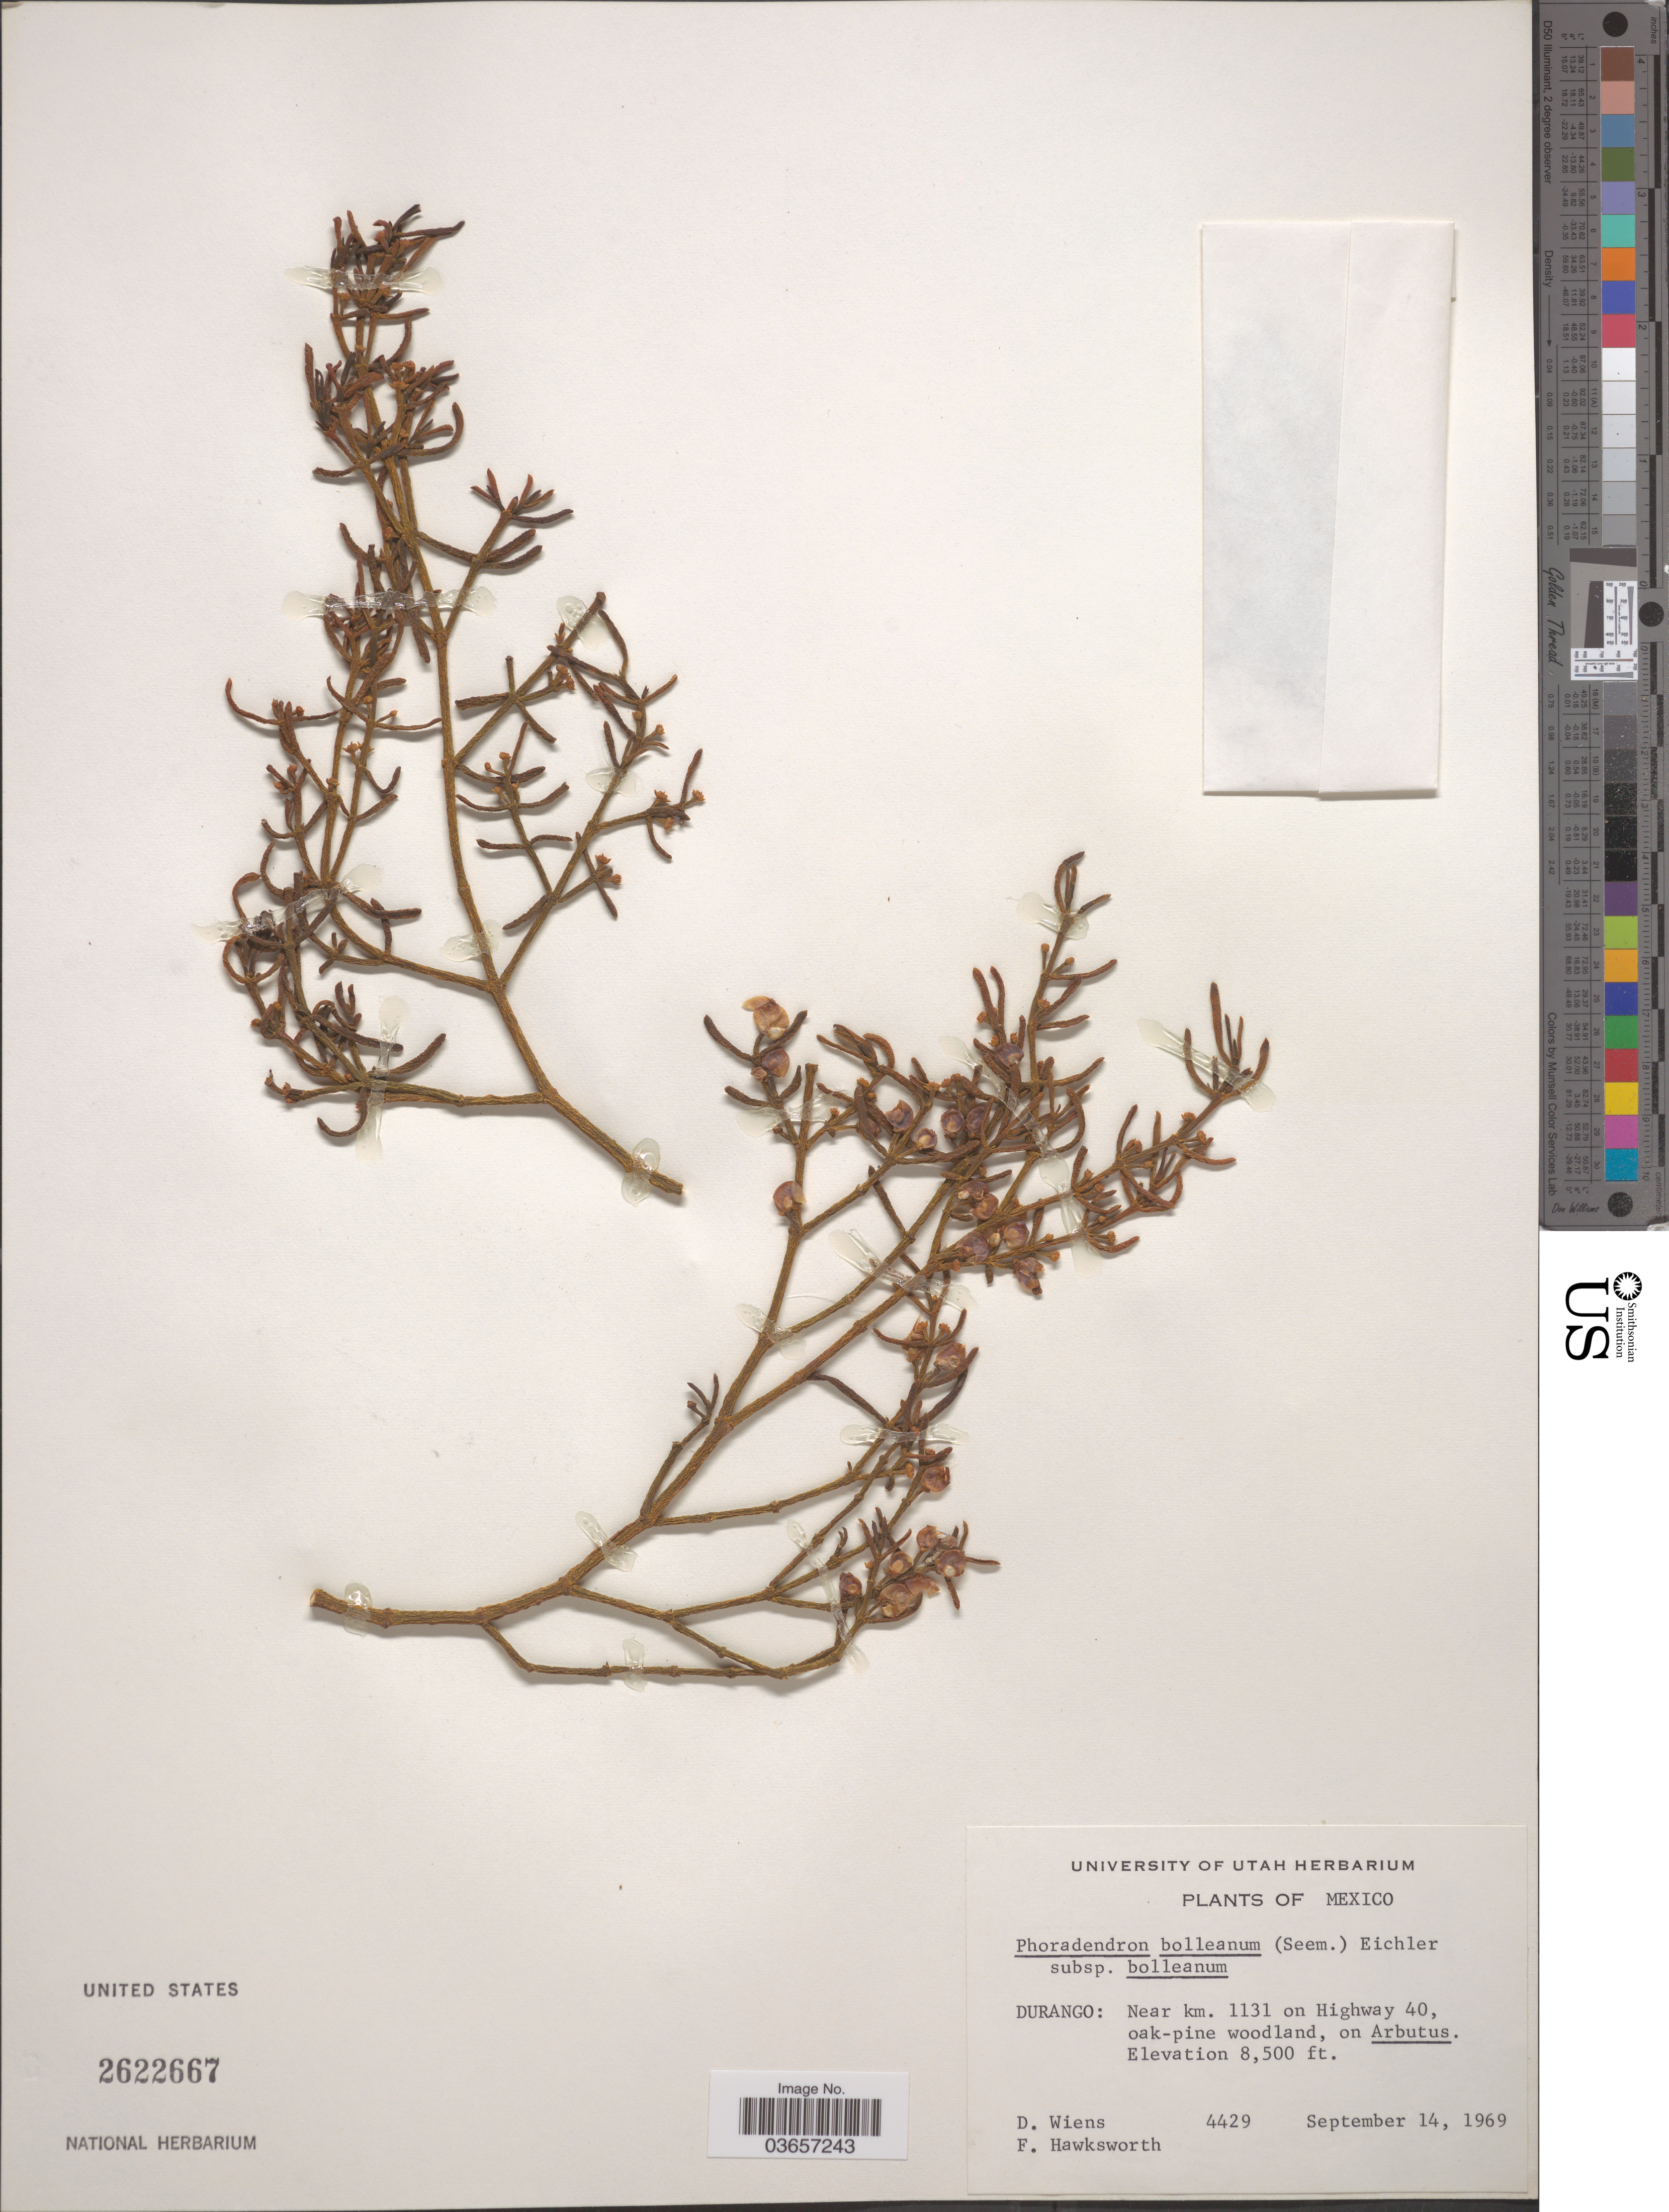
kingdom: Plantae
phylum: Tracheophyta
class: Magnoliopsida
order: Santalales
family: Viscaceae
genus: Phoradendron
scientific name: Phoradendron bolleanum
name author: (Seem.) Eichler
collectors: D. Wiens & F. G. Hawksworth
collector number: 4429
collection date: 1969-09-14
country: Mexico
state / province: Durango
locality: Near km. 1131 on Highway 40.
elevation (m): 2591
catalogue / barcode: US 2622667